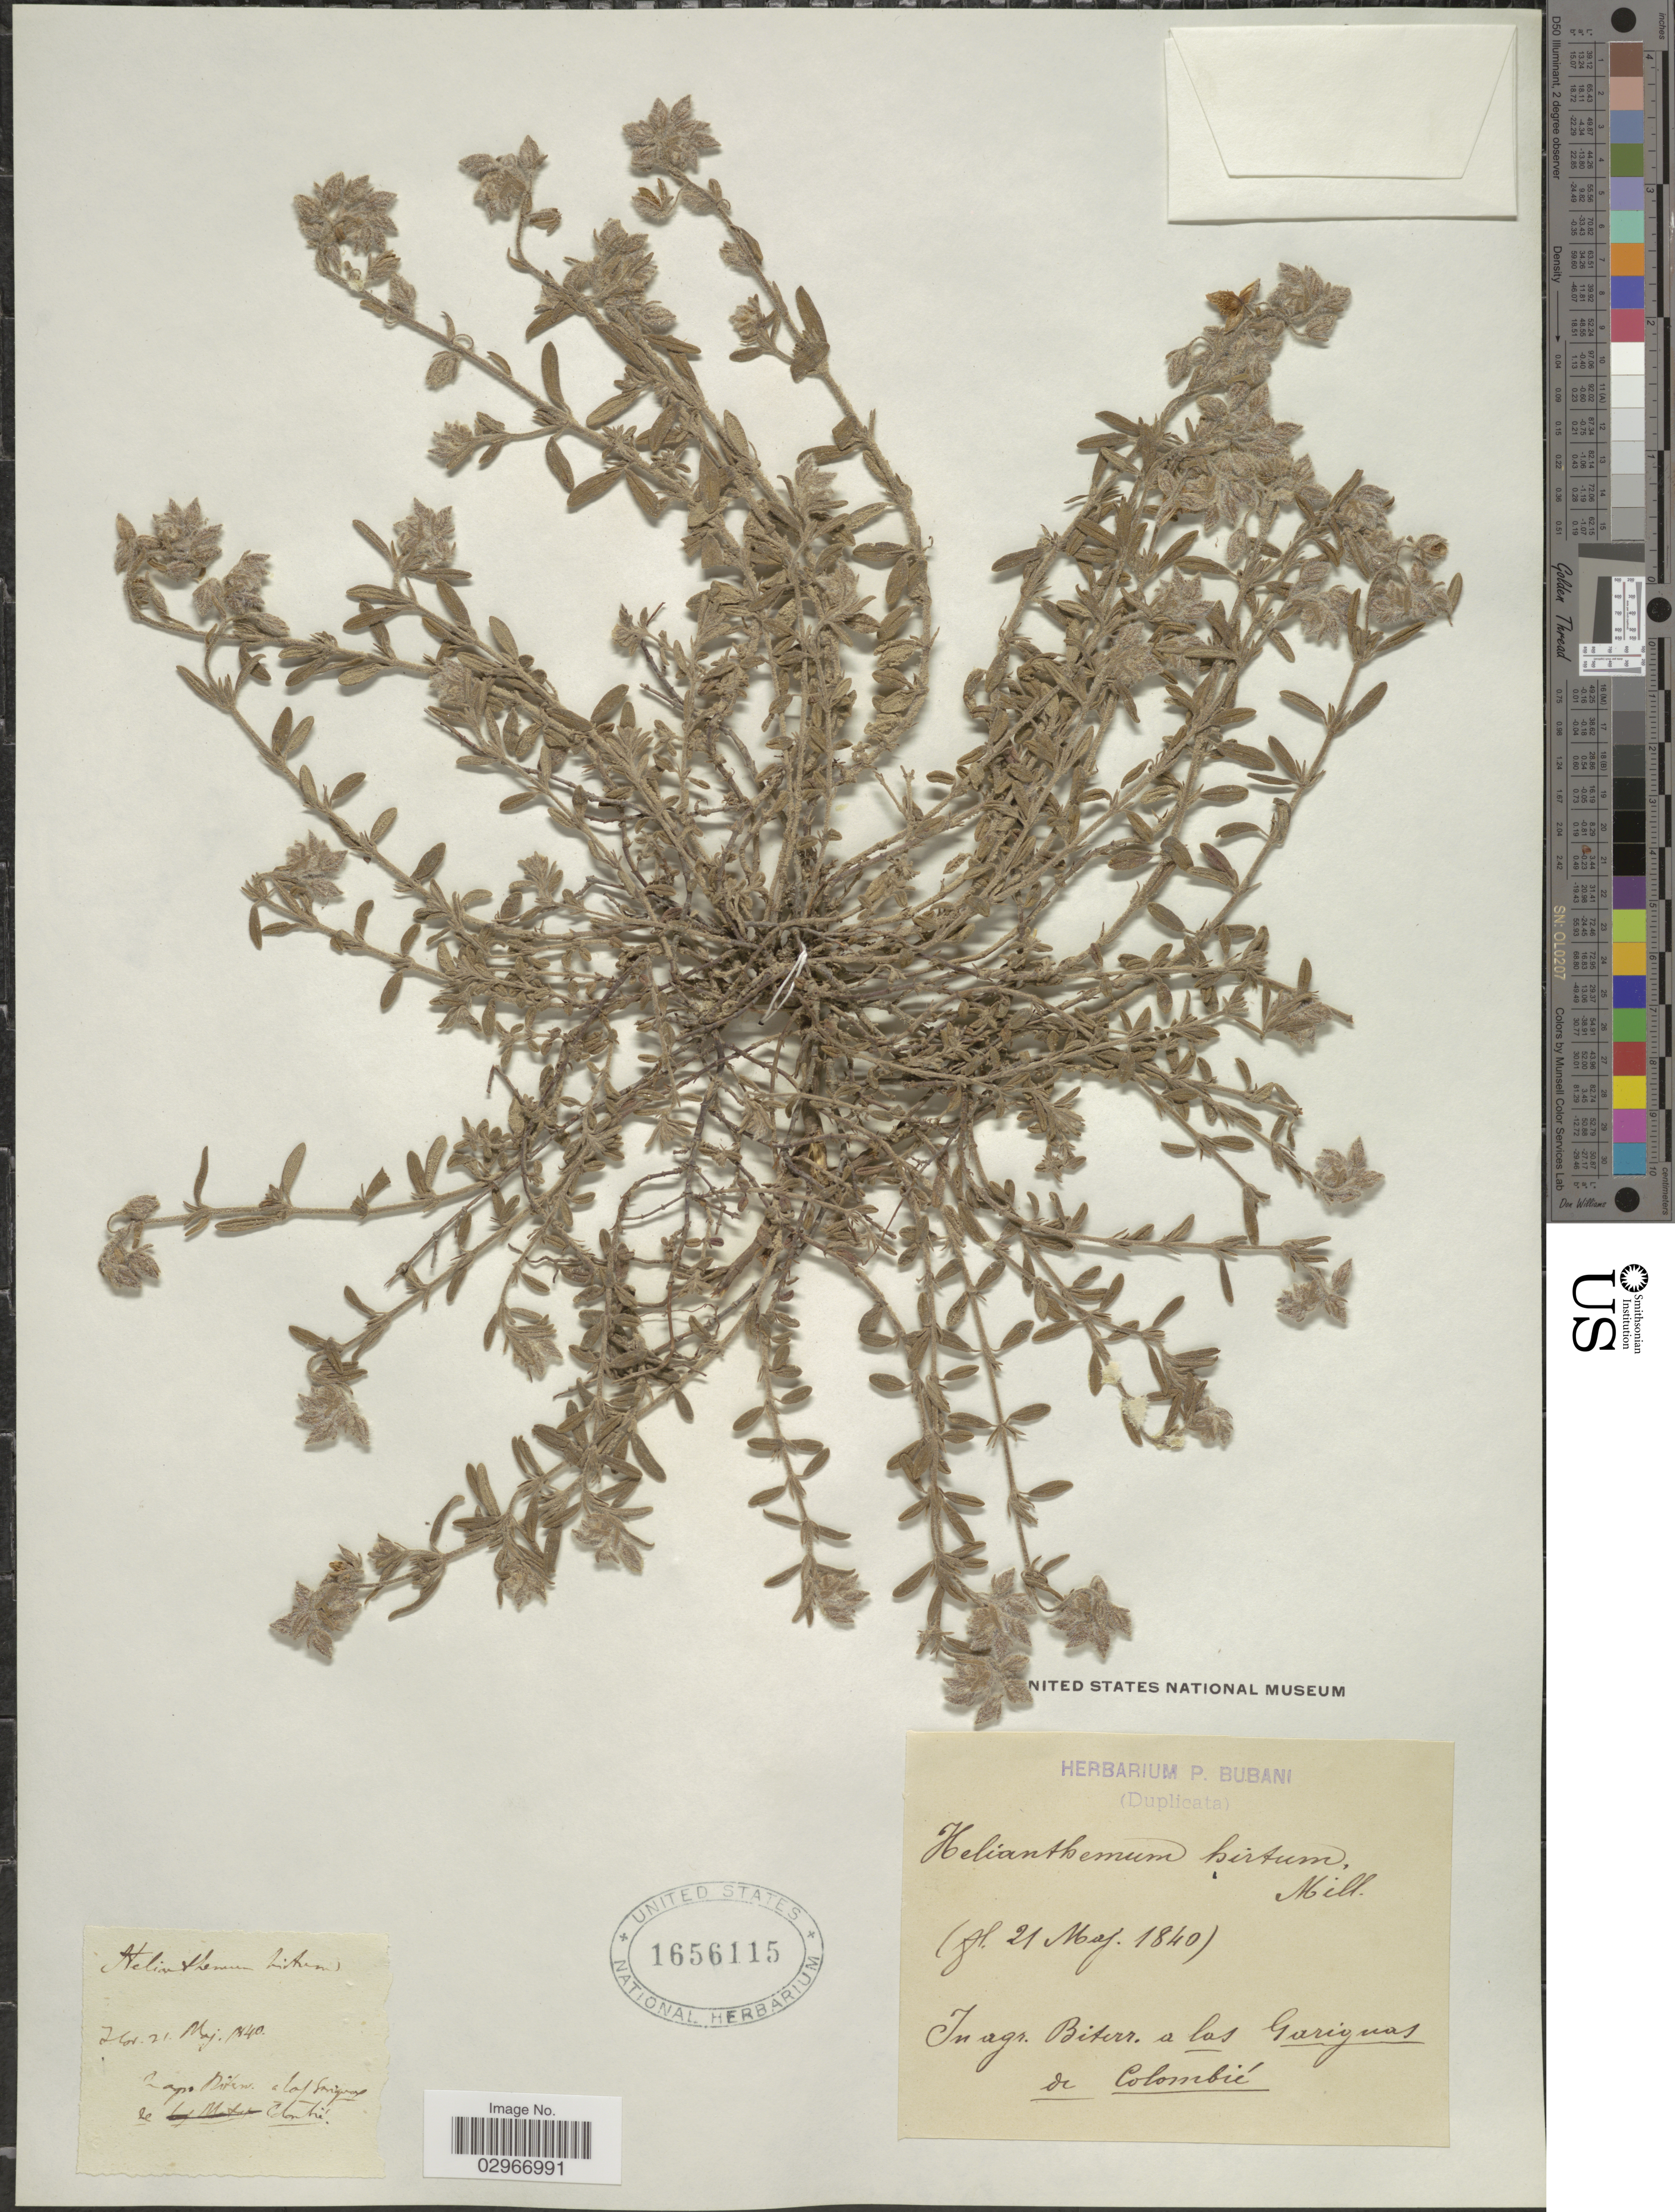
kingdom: Plantae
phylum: Tracheophyta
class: Magnoliopsida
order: Malvales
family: Cistaceae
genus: Helianthemum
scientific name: Helianthemum hirtum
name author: (L.) Mill.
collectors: ex herb. P. Bubani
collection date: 1840-05-21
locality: In agr. Biterr. a las Gariguas de Colombié.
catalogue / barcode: US 1656115